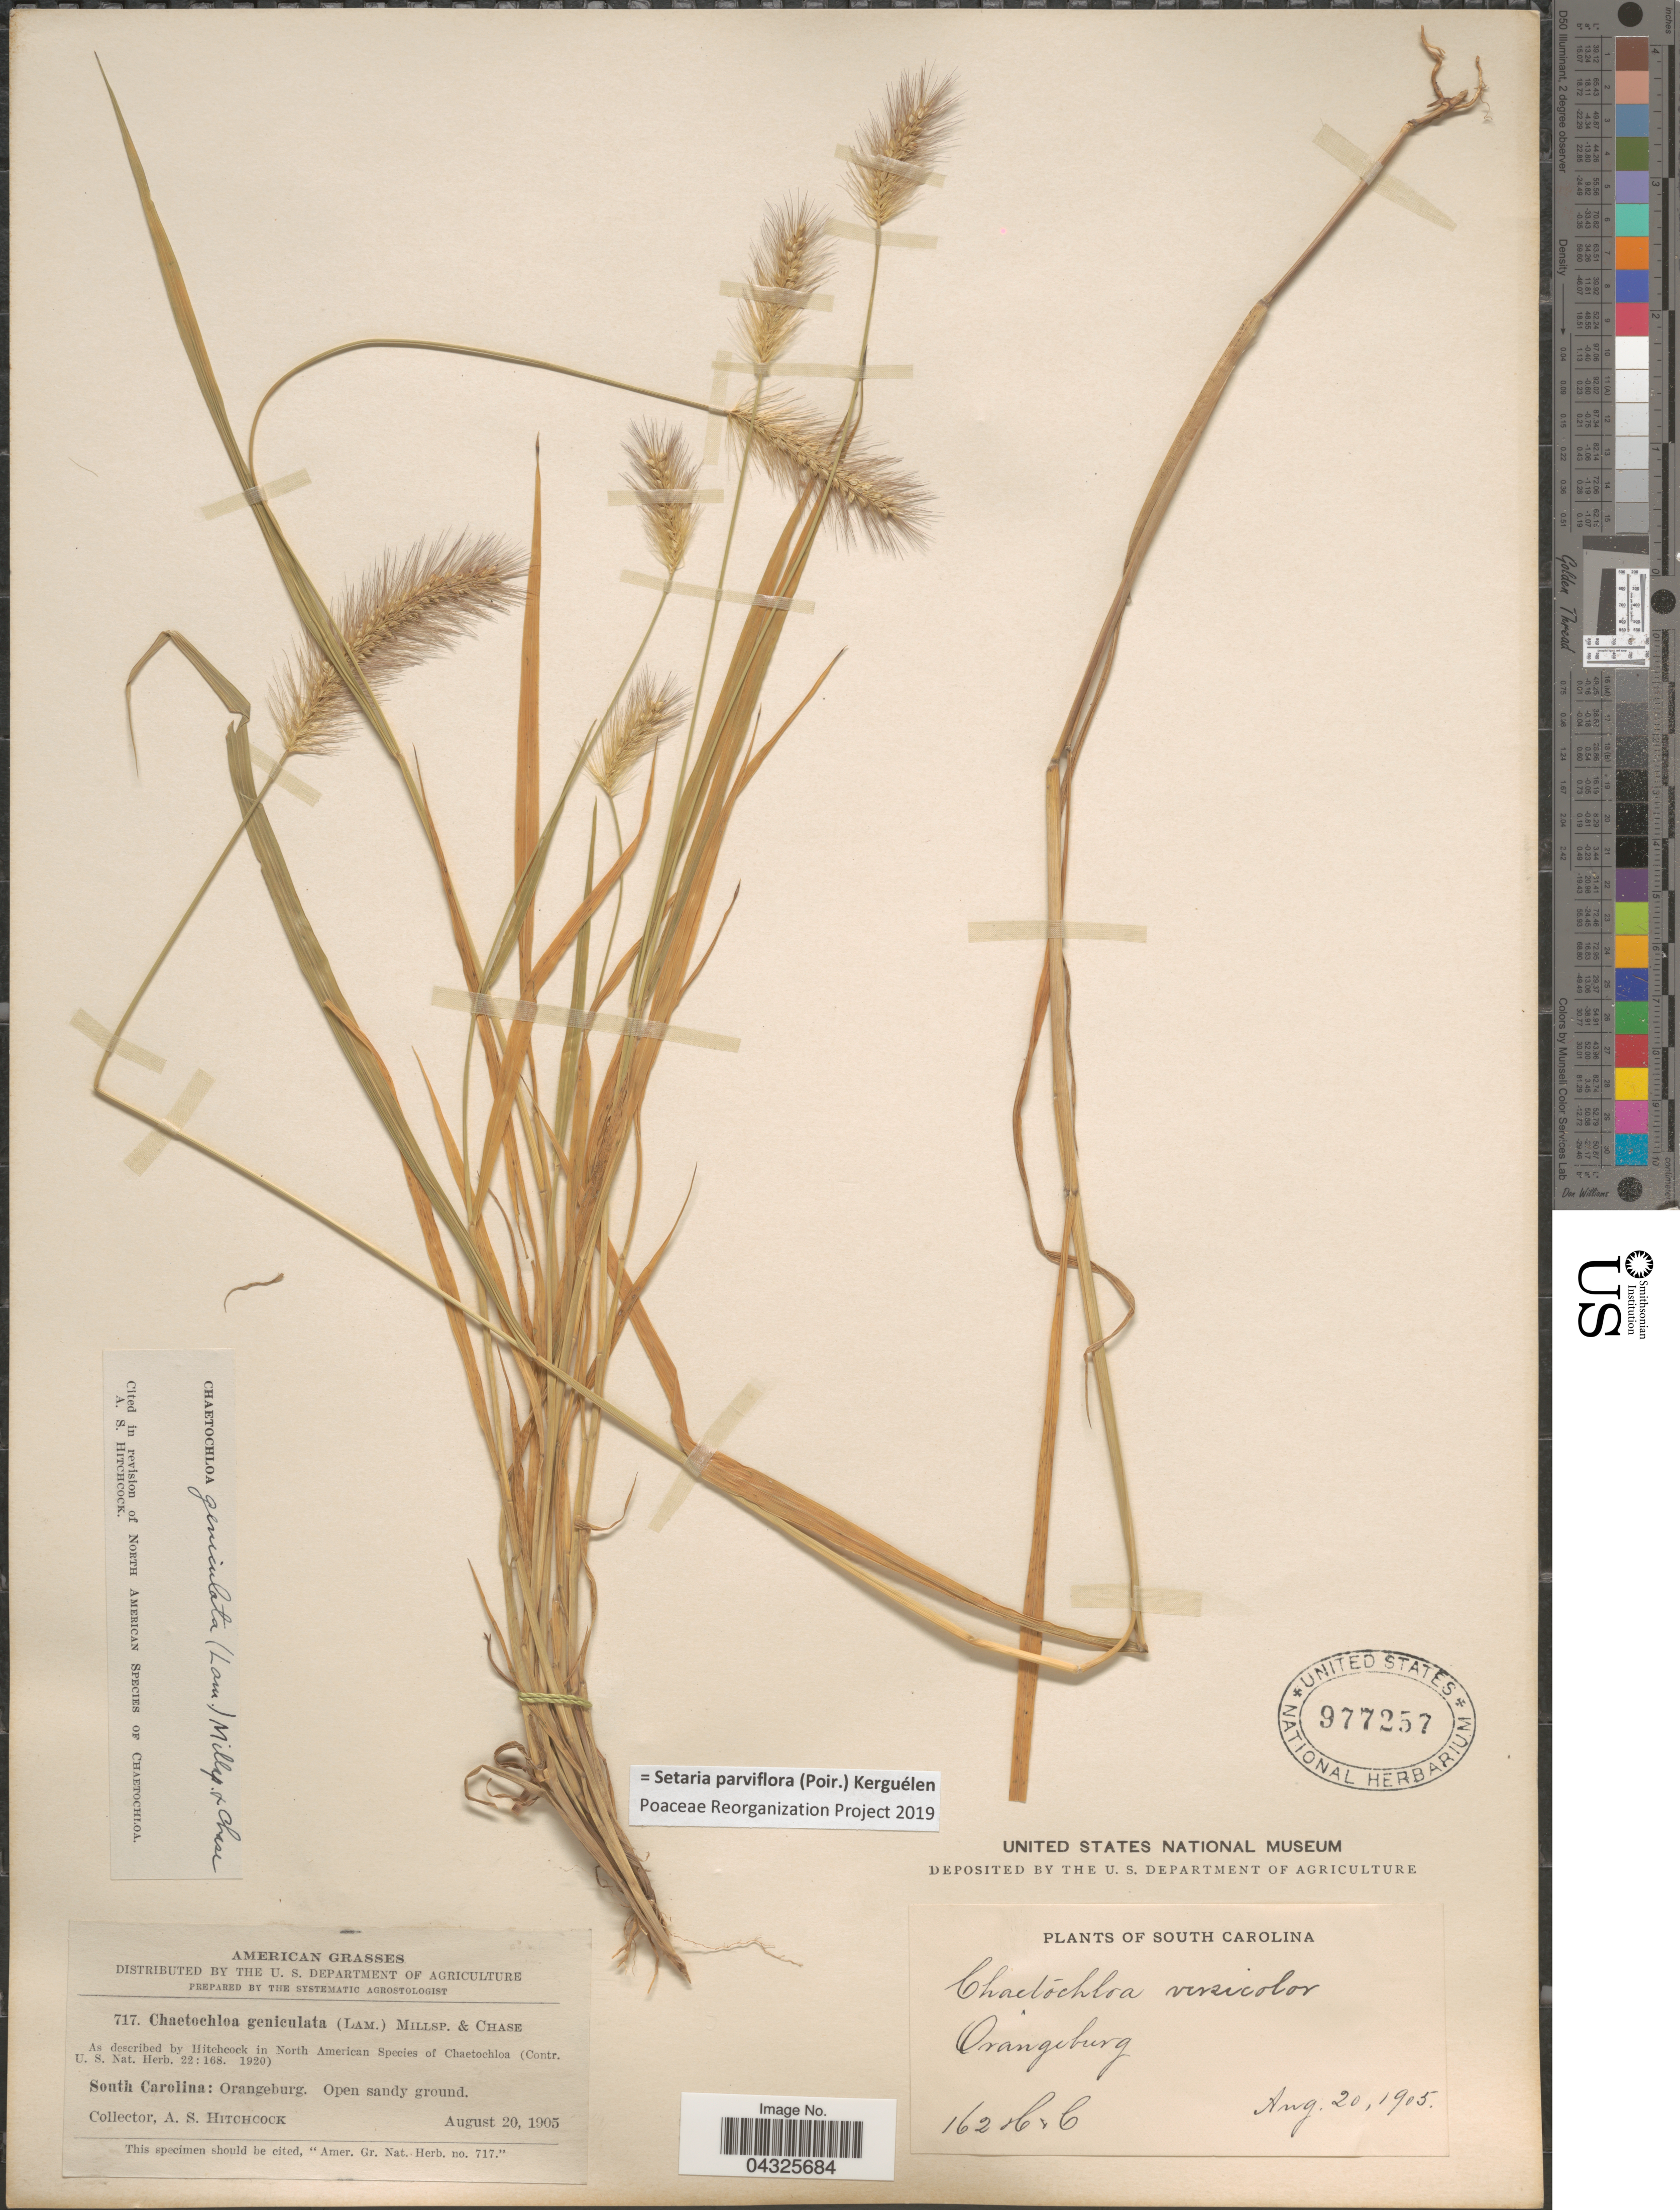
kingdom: Plantae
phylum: Tracheophyta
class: Liliopsida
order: Poales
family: Poaceae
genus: Setaria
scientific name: Setaria parviflora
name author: (Poir.) Kerguélen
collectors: A. S. Hitchcock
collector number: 717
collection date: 1905-08-20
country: United States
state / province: South Carolina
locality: Orangeburg.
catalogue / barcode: US 977257